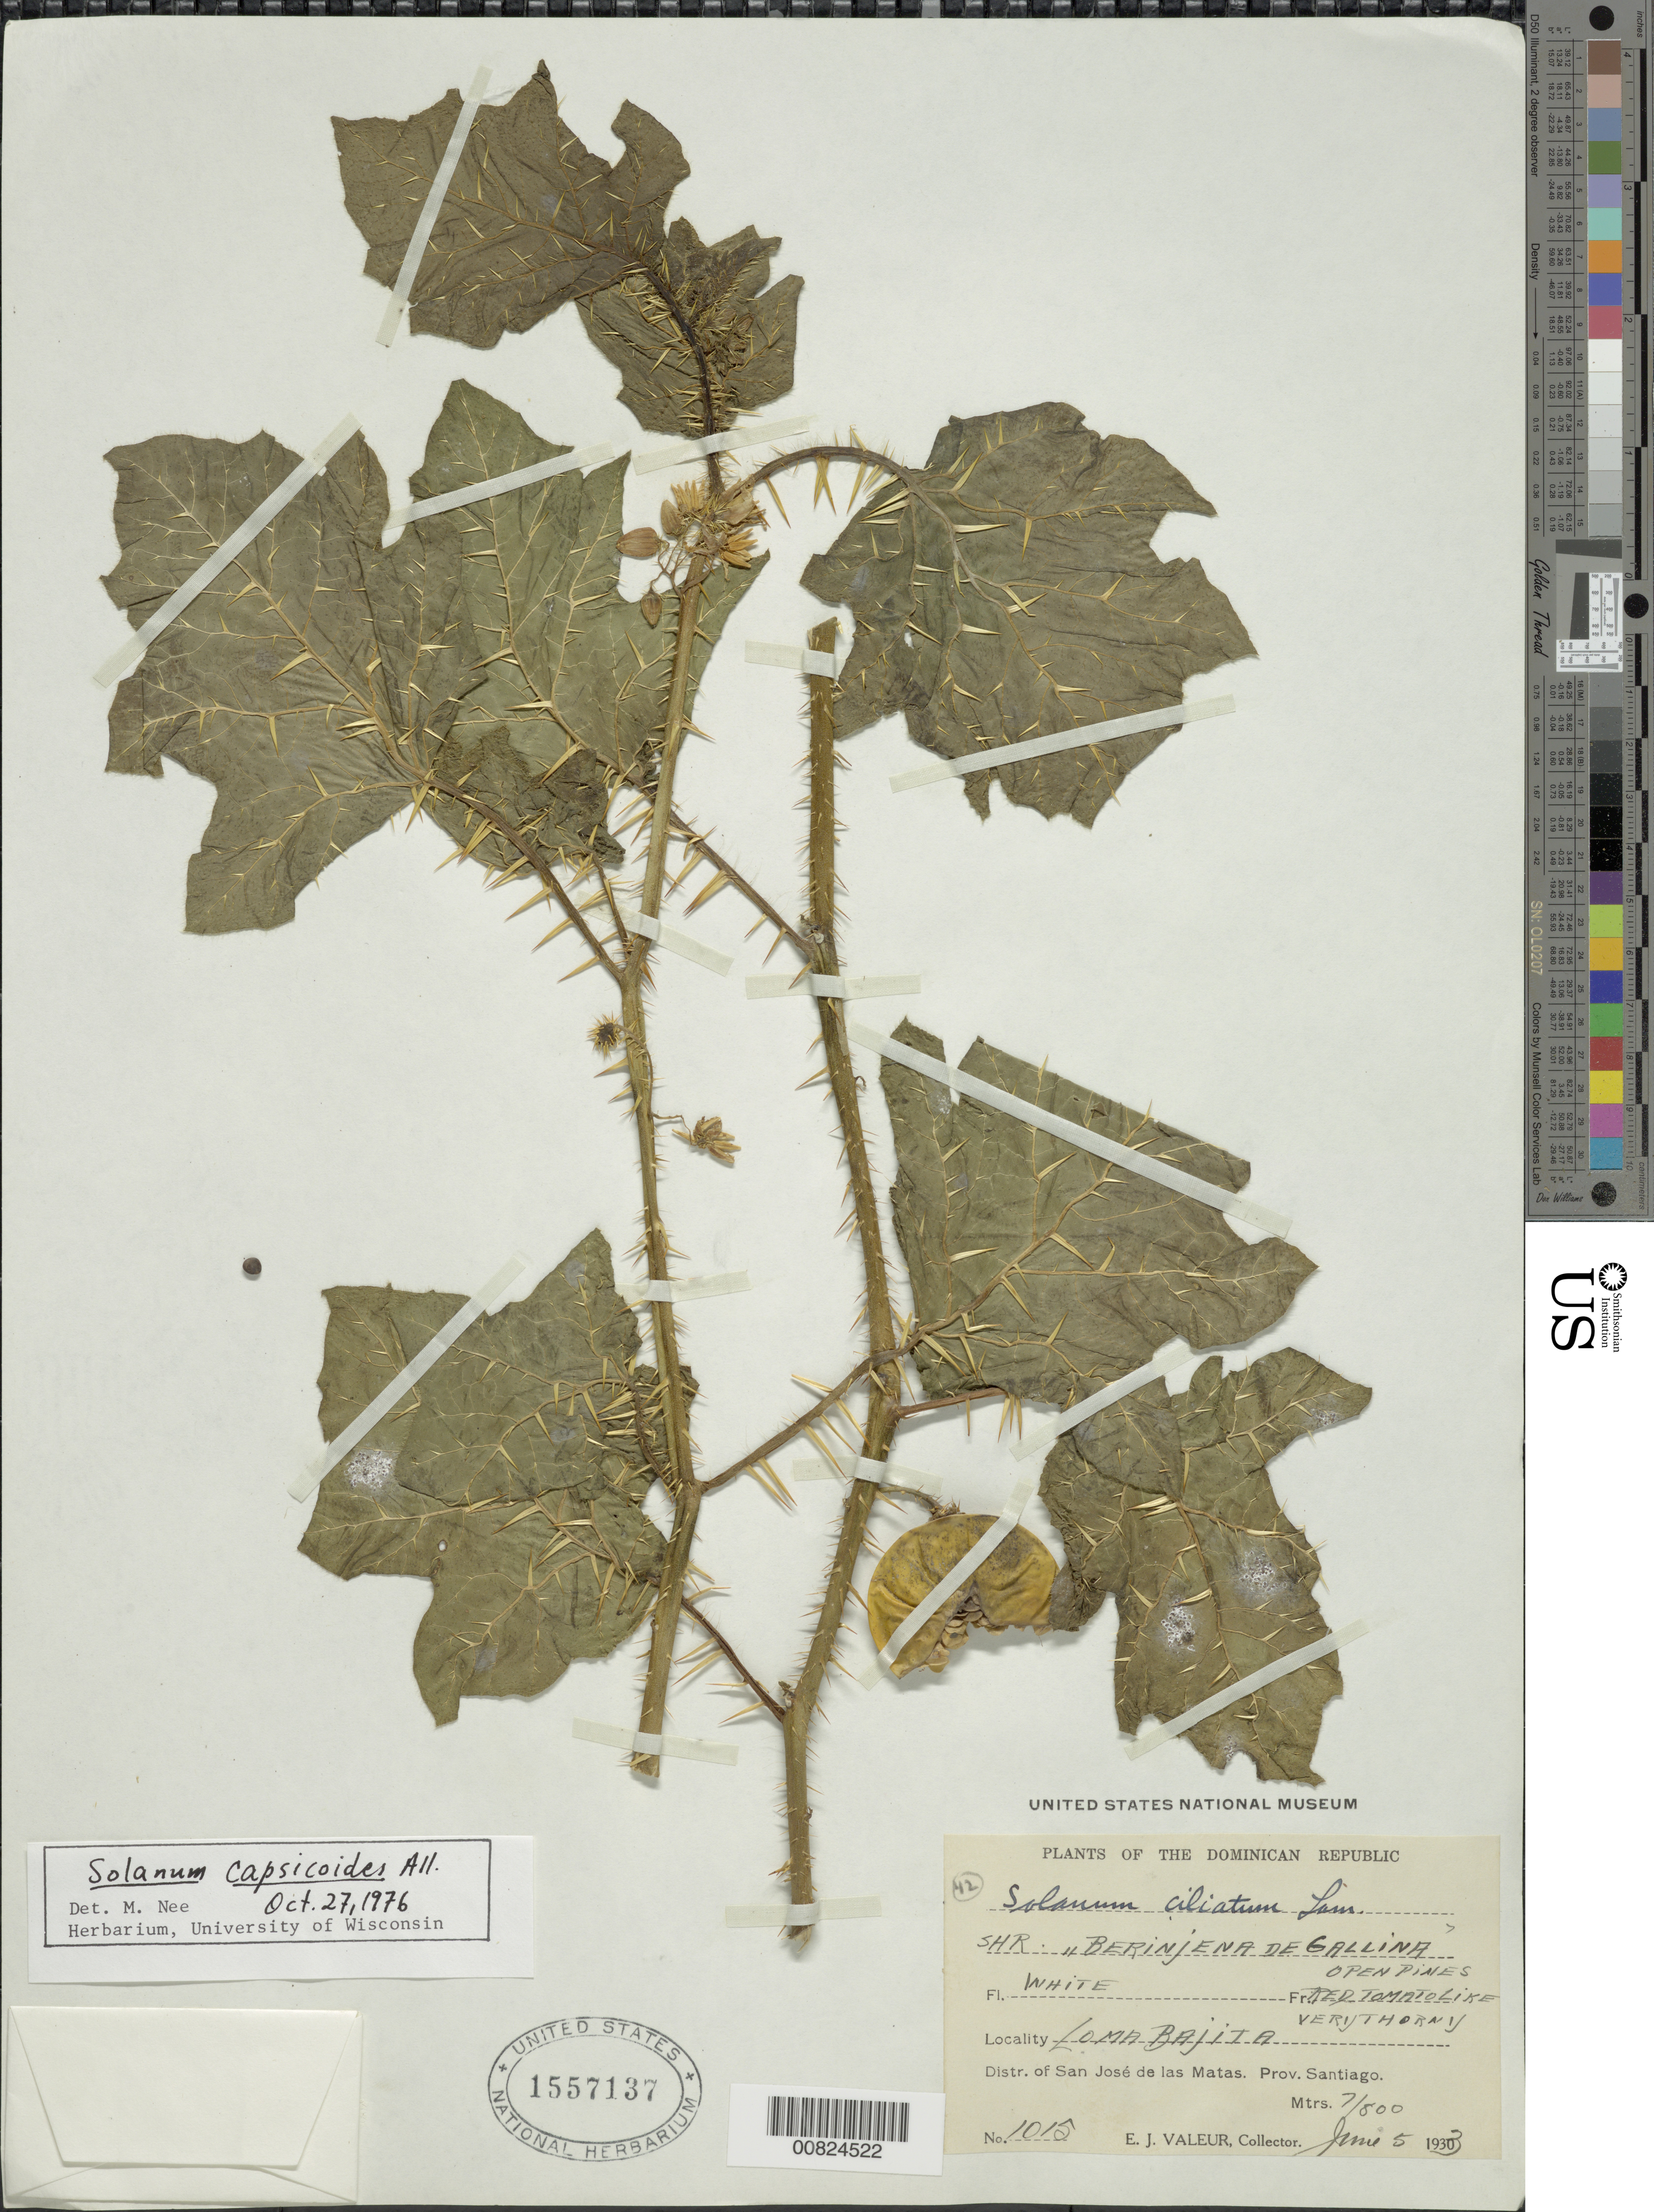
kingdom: Plantae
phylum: Tracheophyta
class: Magnoliopsida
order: Solanales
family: Solanaceae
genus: Solanum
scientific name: Solanum capsicoides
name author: All.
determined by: Nee, Michael H.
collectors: E. Valeur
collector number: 1015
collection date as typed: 05 Jun 1933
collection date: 1933-06-05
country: Dominican Republic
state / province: Santiago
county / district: San José de las Matas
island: Hispaniola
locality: Loma Bajita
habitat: Open pines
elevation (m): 700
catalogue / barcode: US 1557137